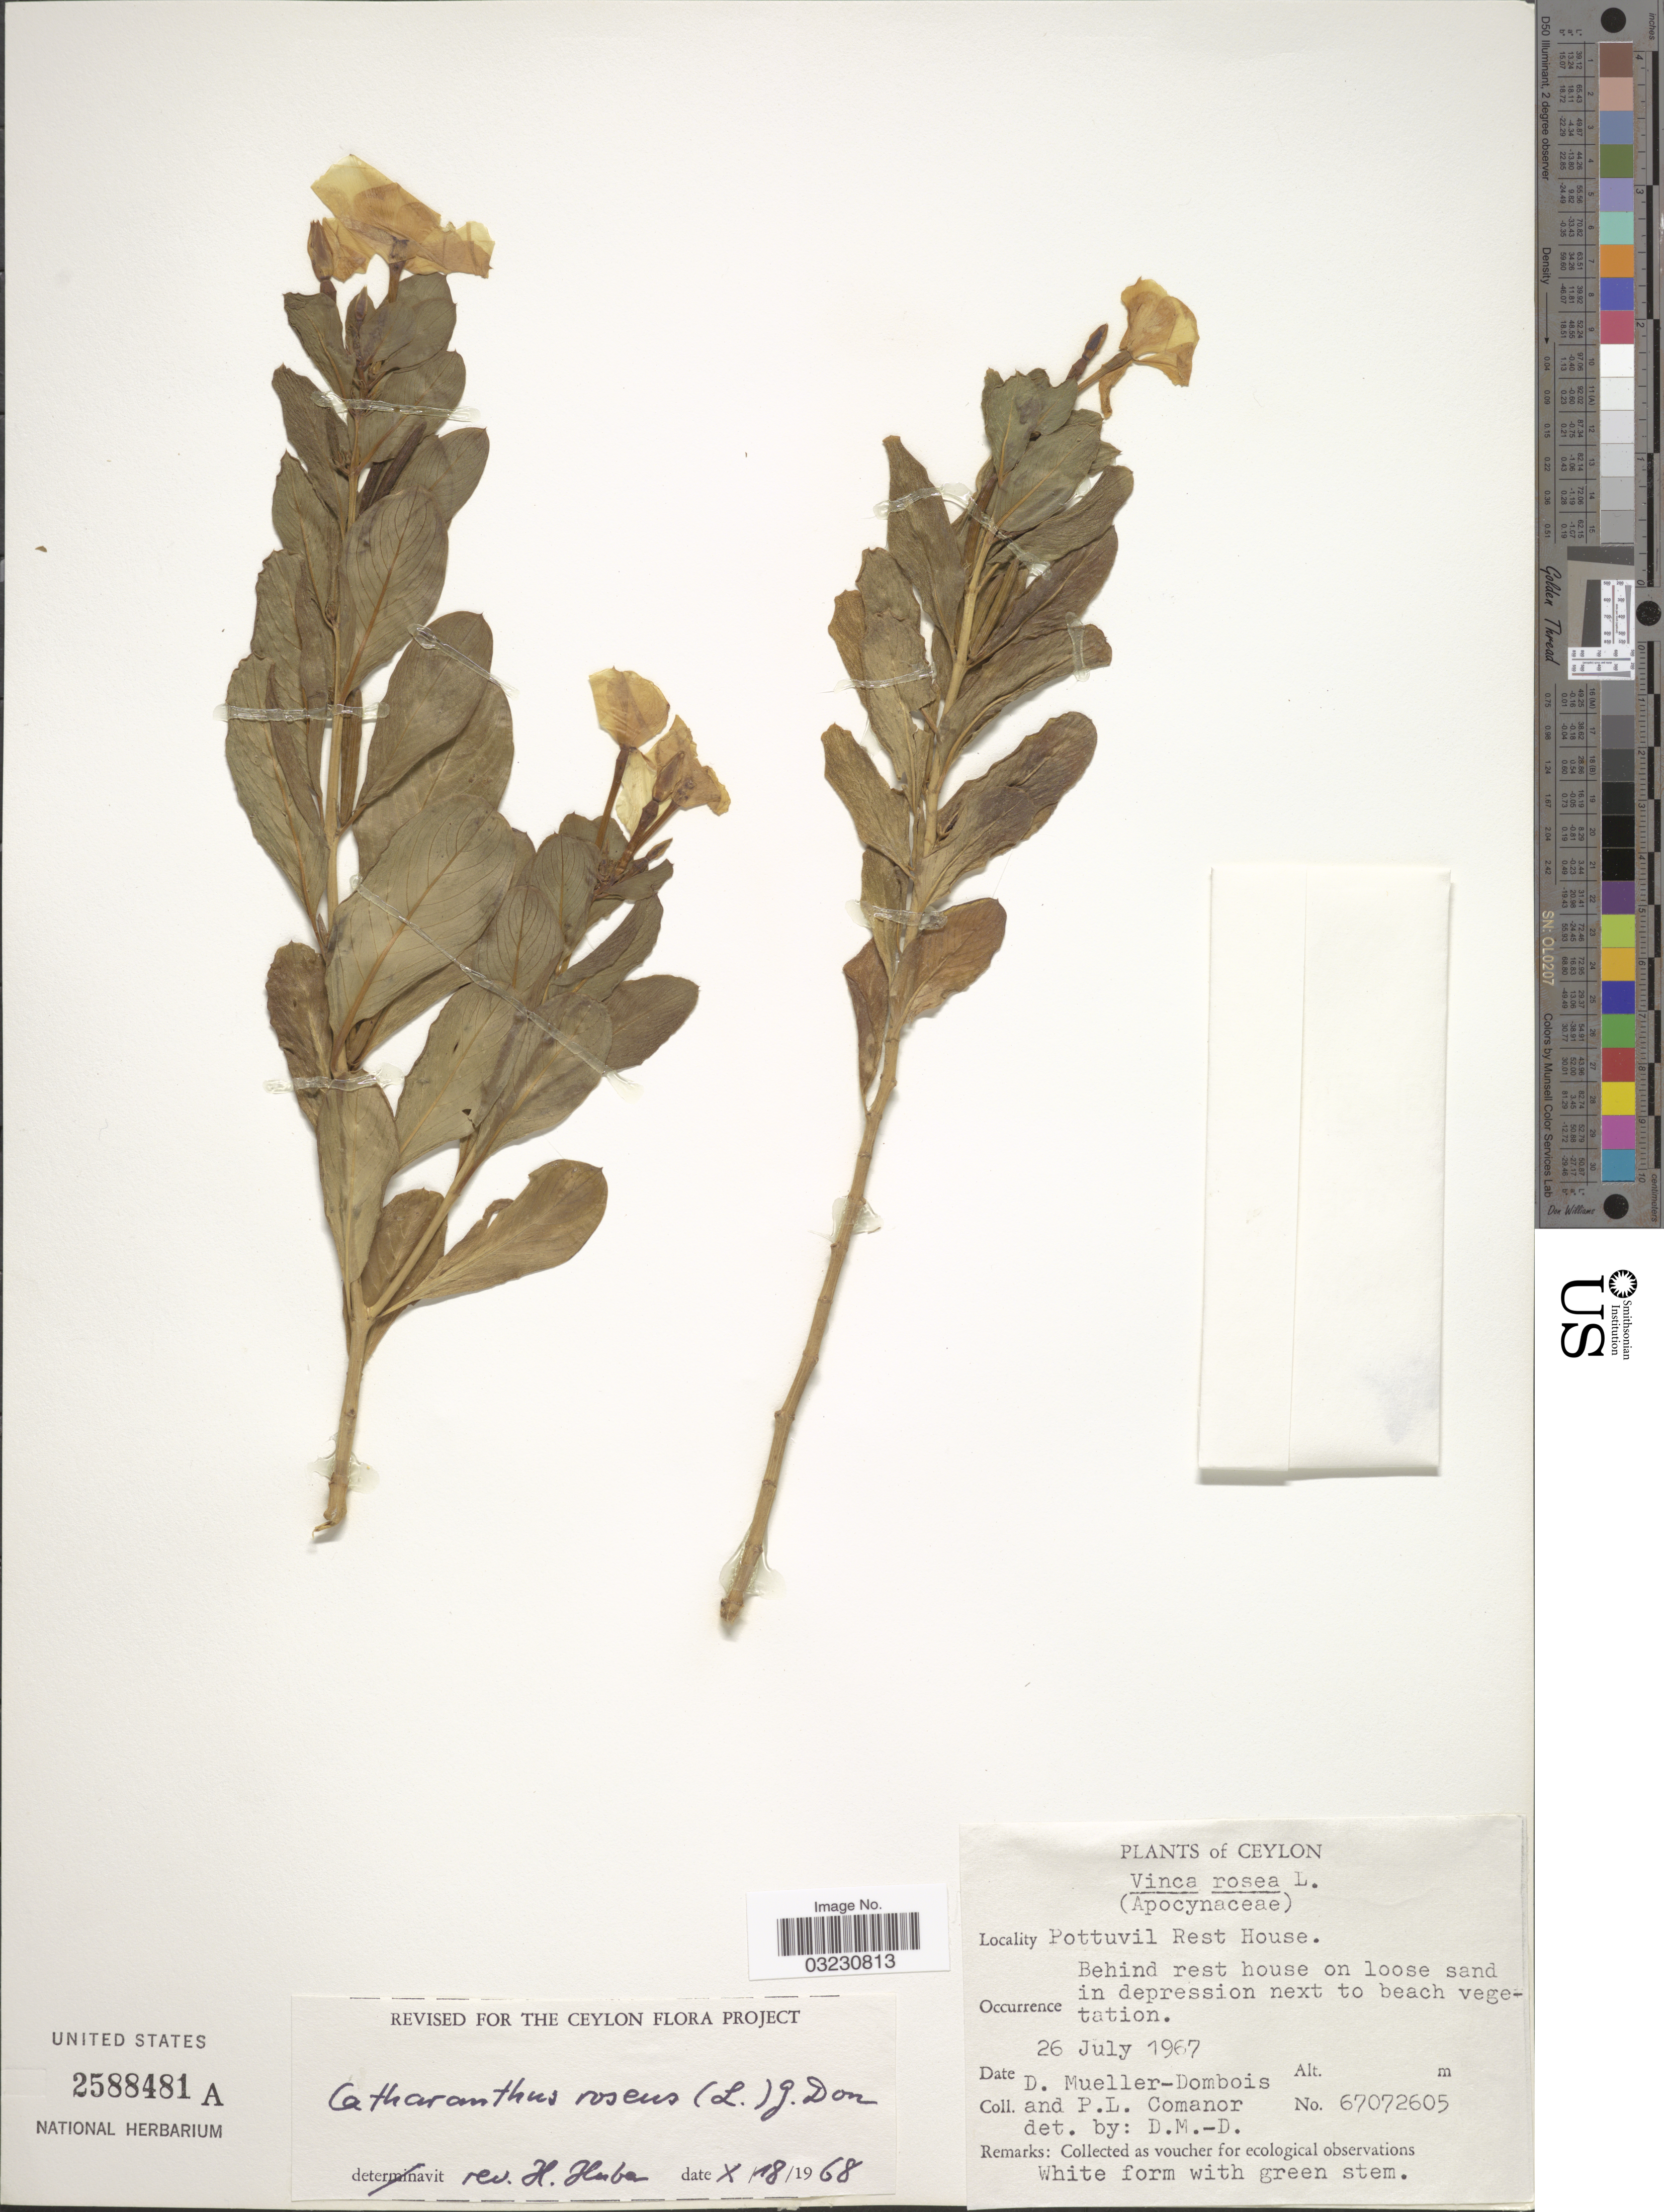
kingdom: Plantae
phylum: Tracheophyta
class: Magnoliopsida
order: Gentianales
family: Apocynaceae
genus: Catharanthus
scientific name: Catharanthus roseus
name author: (L.) G. Don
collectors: D. Mueller-Dombois & P. Comanor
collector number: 67072605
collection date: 1967-07-26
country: Sri Lanka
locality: Ceylon, Pottuvil Rest House. Behind rest house on loose sand in depression next to beach vegetation.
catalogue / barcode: US 2588481A